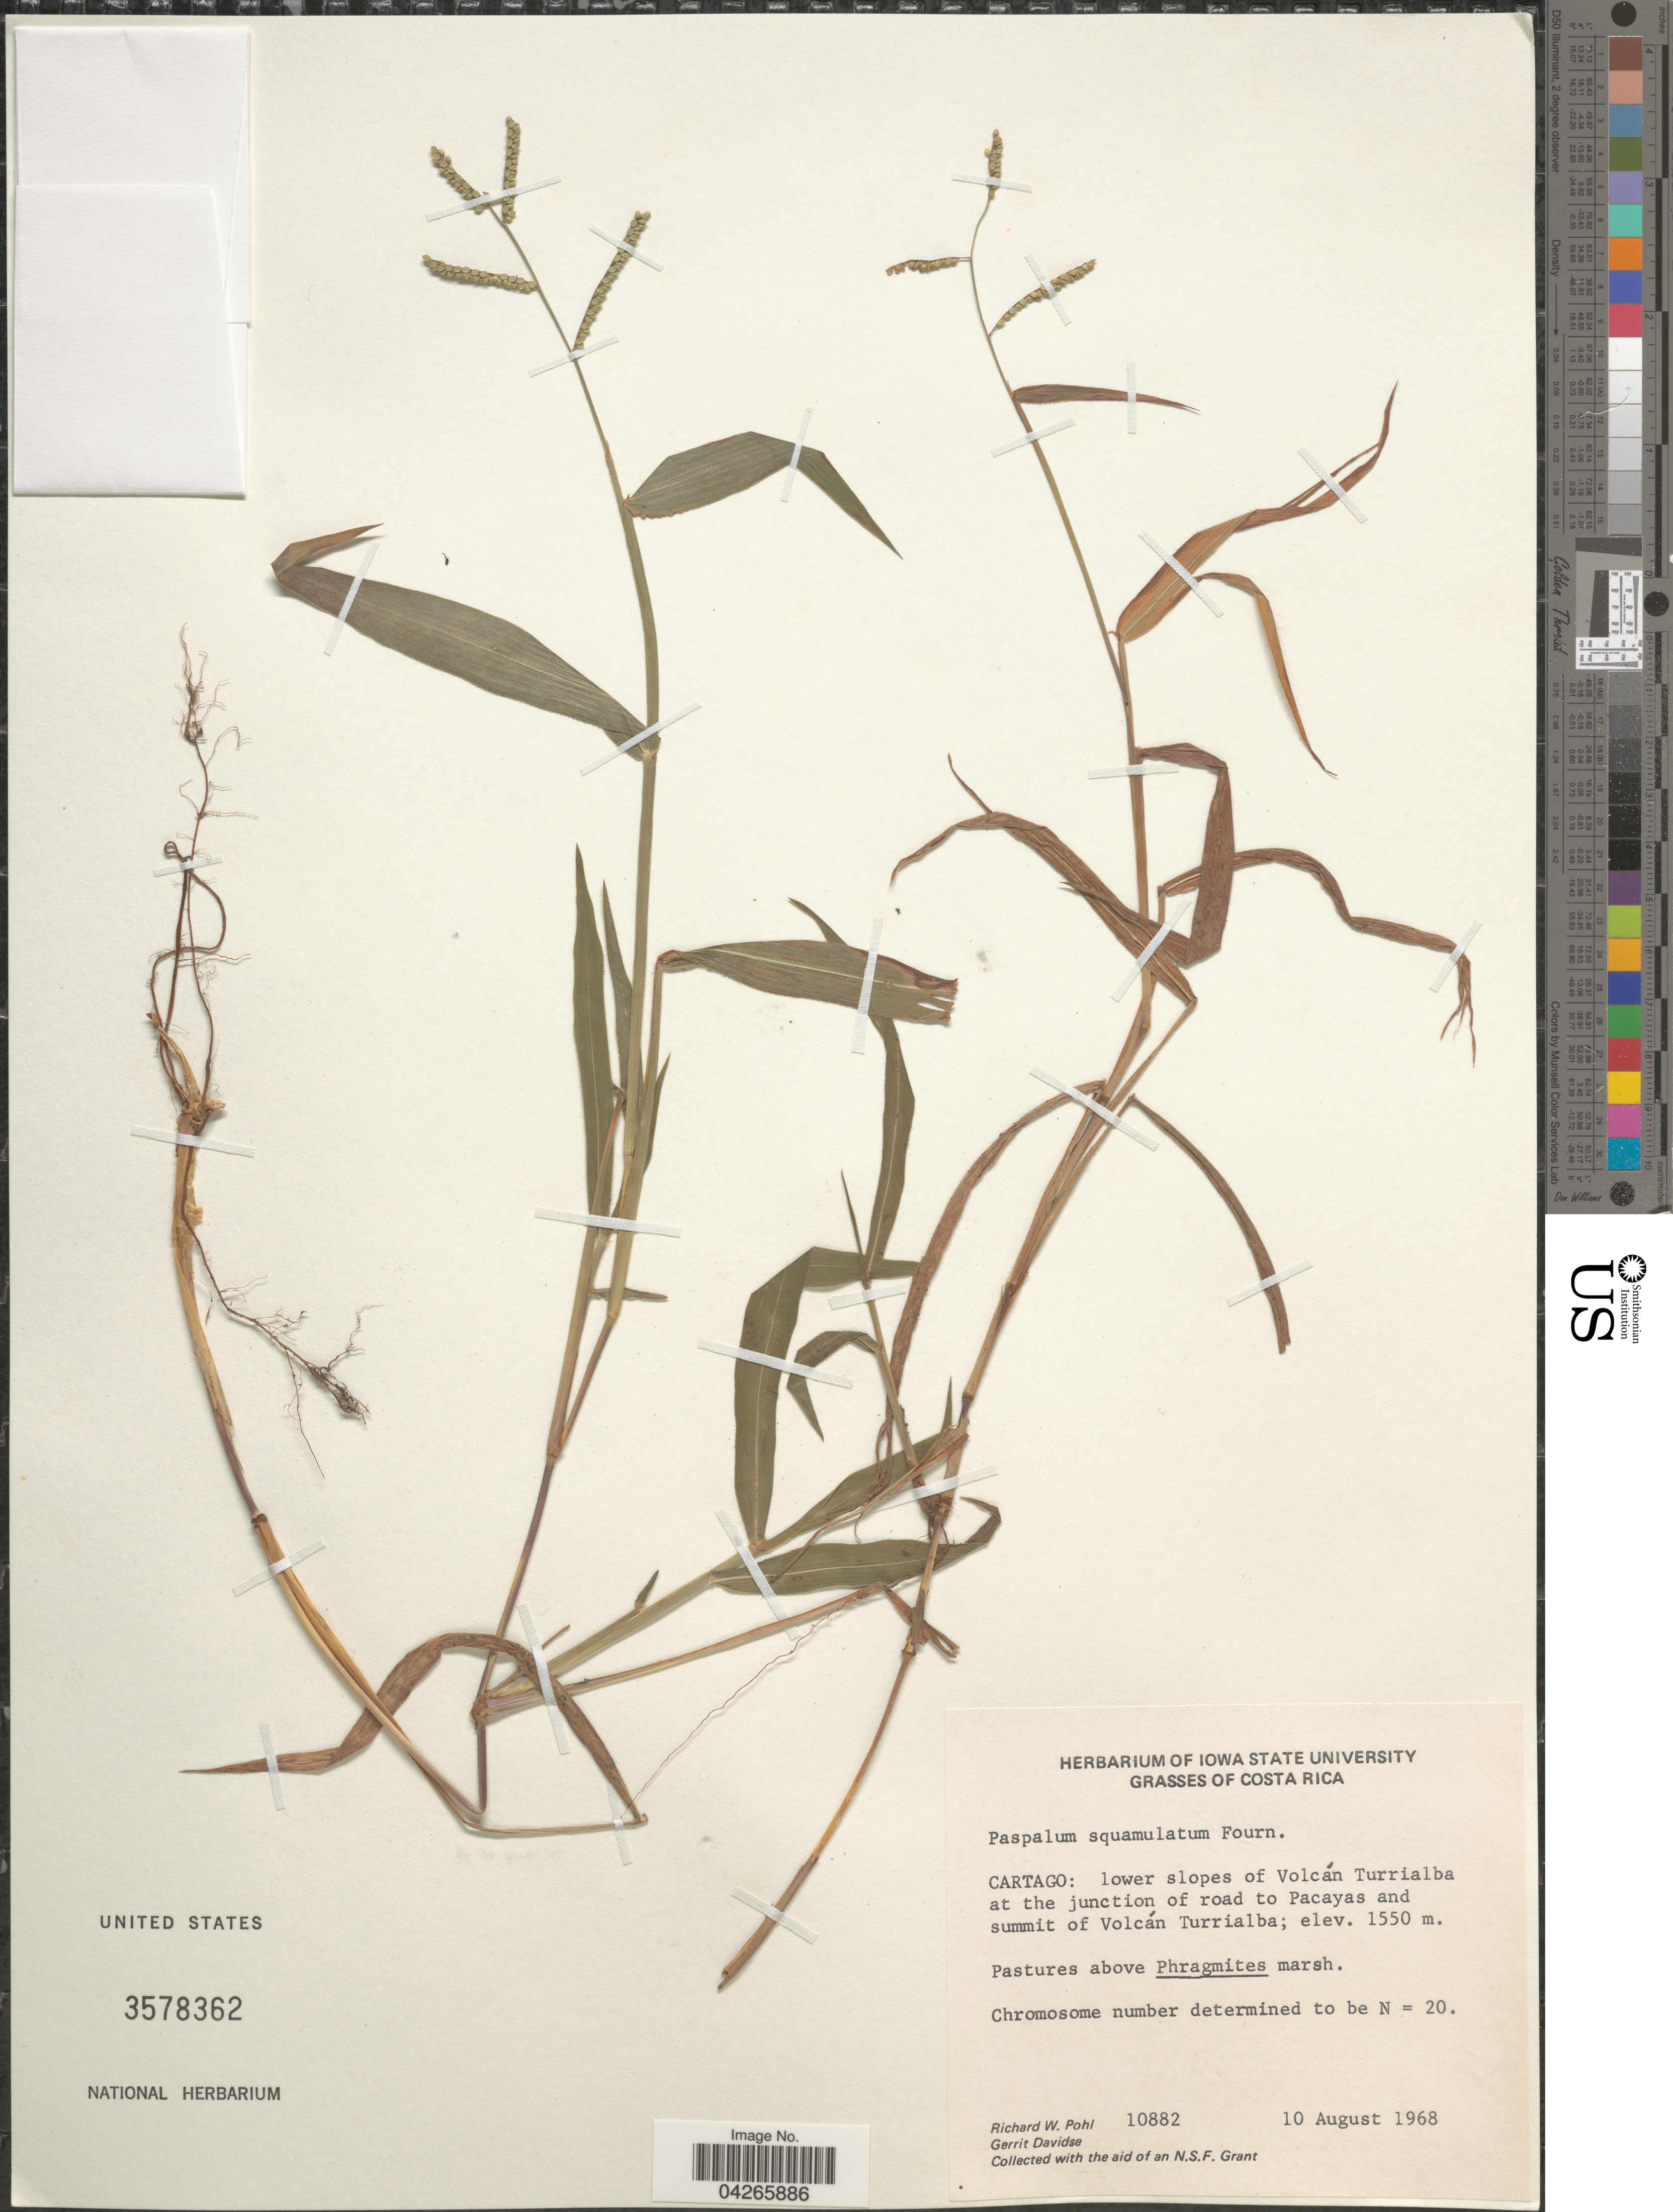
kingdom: Plantae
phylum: Tracheophyta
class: Liliopsida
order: Poales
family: Poaceae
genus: Paspalum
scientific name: Paspalum squamulatum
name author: E. Fourn.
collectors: R. W. Pohl & G. Davidse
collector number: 10882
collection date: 1968-08-10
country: Costa Rica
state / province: Cartago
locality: Lower slopes of Volcán Turrialba at the junction of road to Pacayas and summit of Volcán Turrialba.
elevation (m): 1550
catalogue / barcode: US 3578362